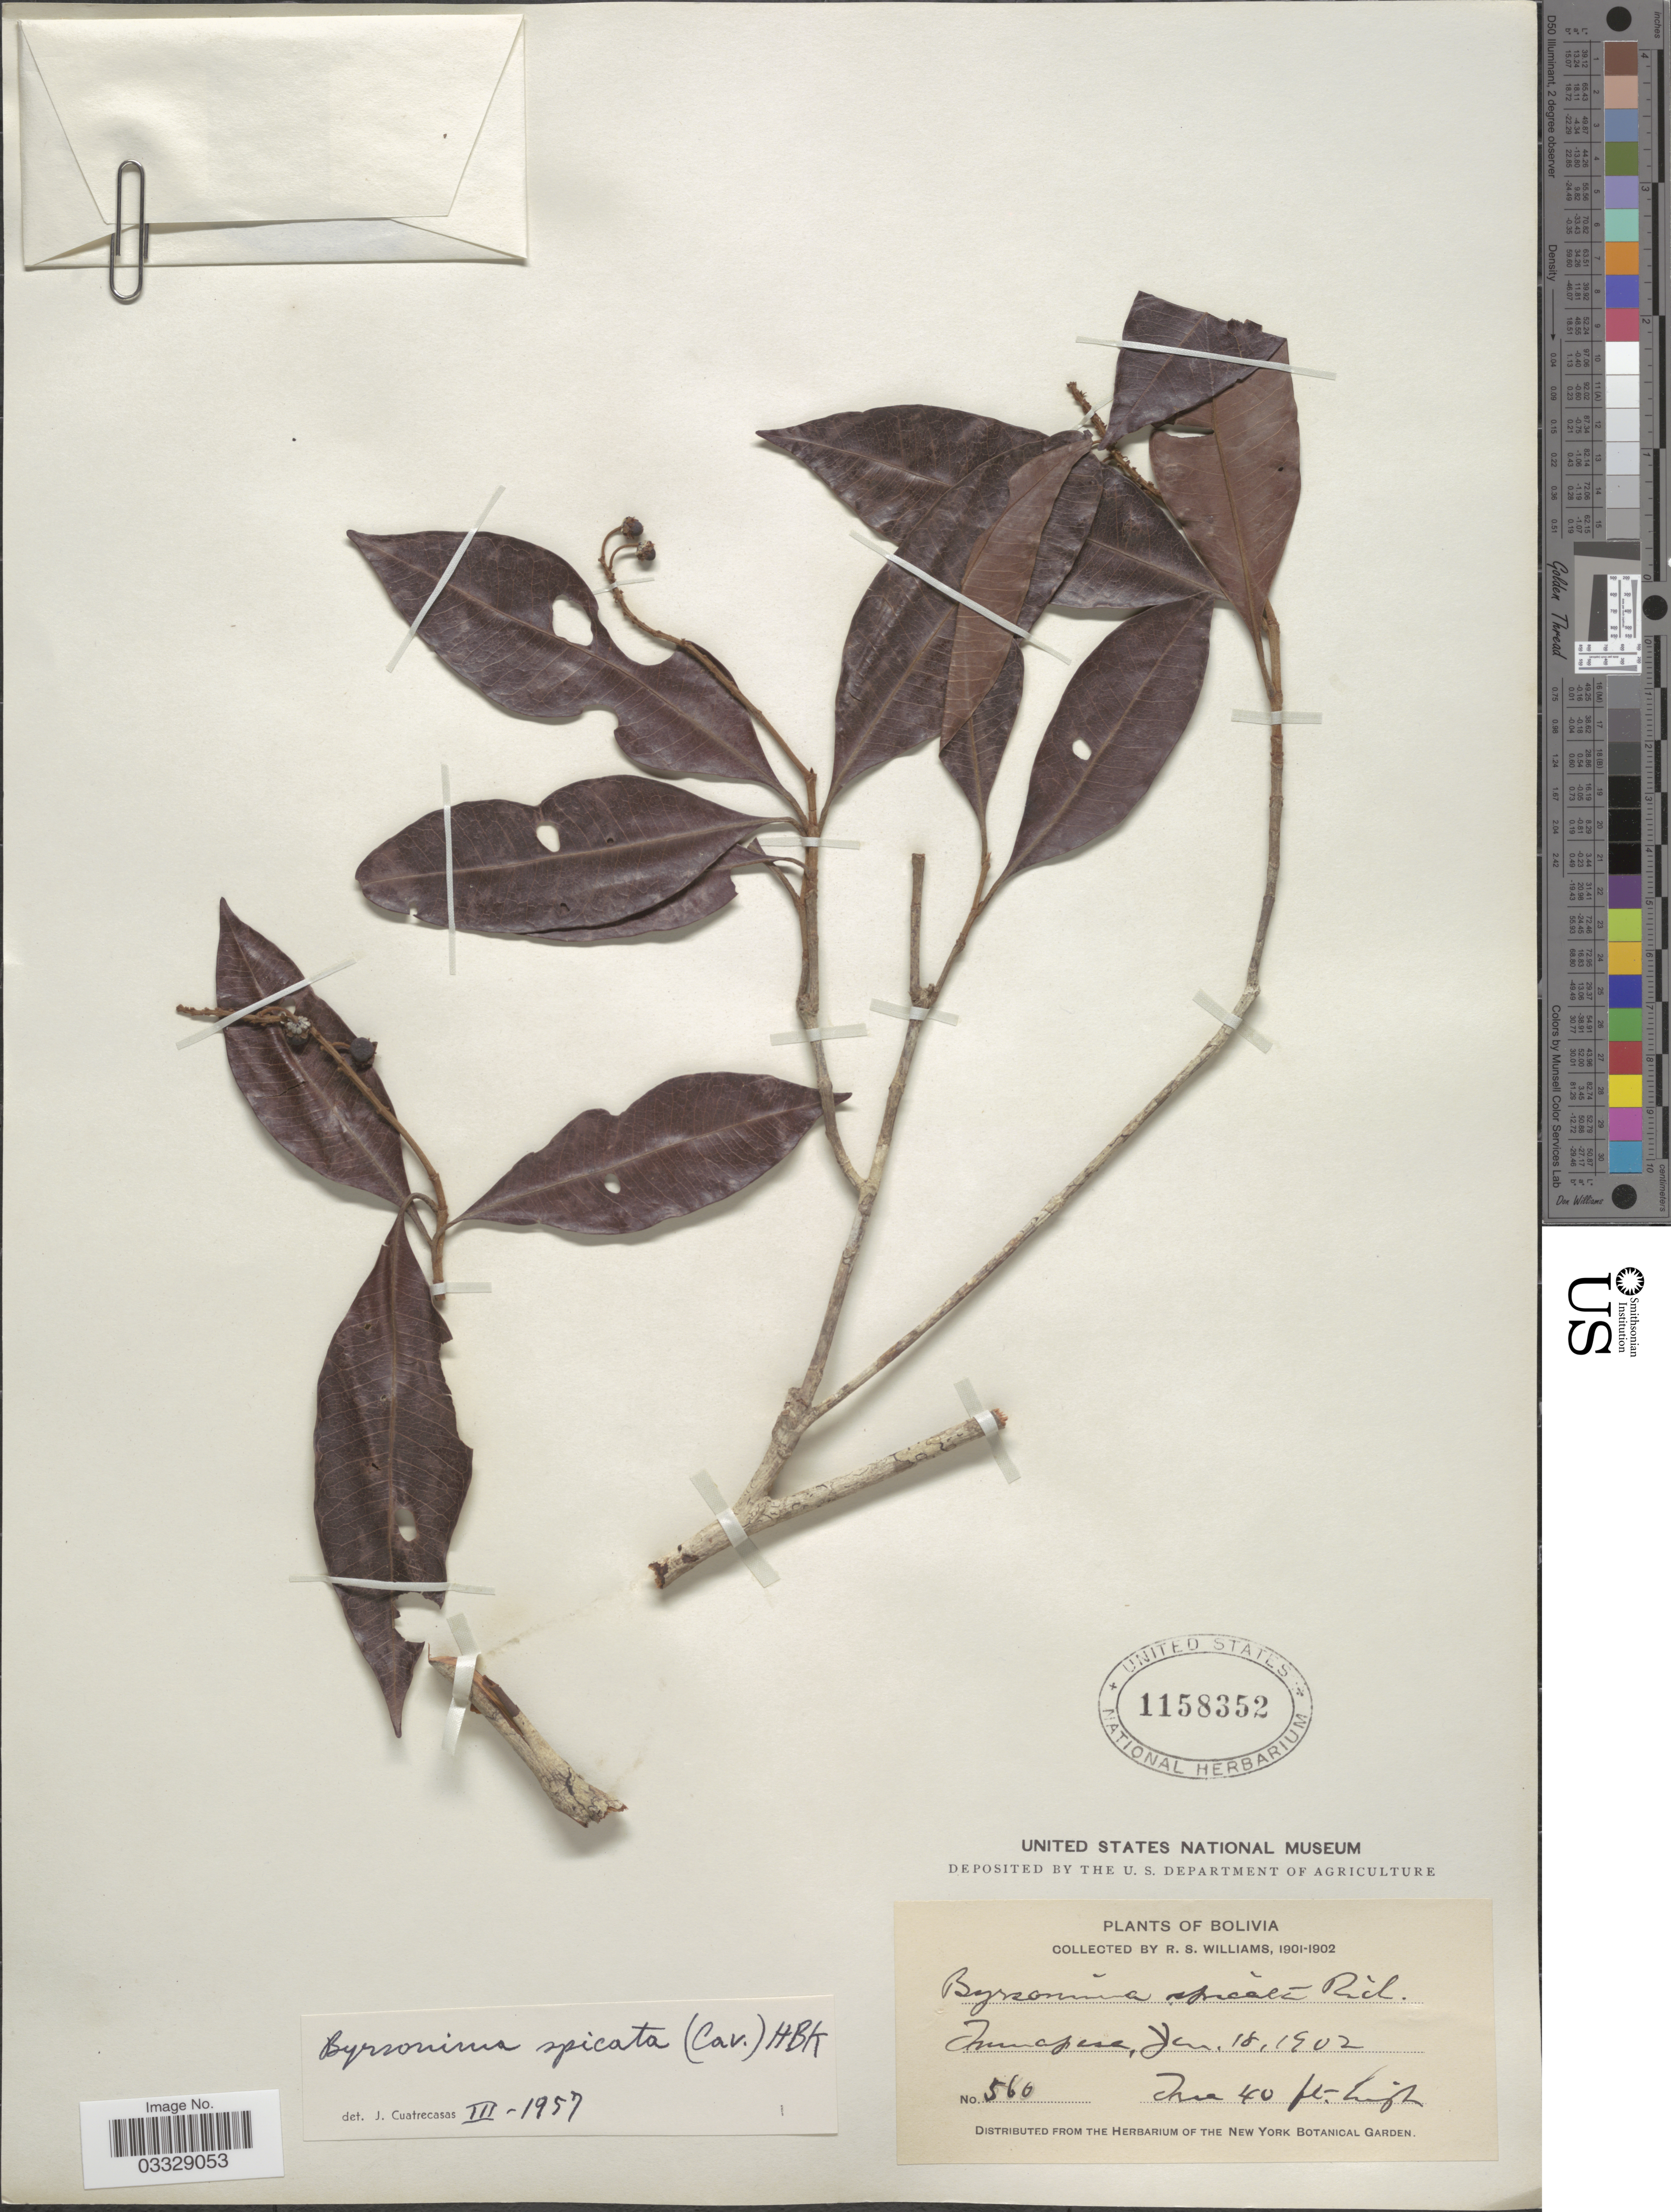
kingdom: Plantae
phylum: Tracheophyta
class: Magnoliopsida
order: Malpighiales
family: Malpighiaceae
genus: Byrsonima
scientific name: Byrsonima spicata (Cav.) DC.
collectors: R. S. Williams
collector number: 560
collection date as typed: Jan. 18, 1902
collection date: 1902-01-18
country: Bolivia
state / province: La Paz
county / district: Iturralde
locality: Tumupasa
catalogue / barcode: US 1158352